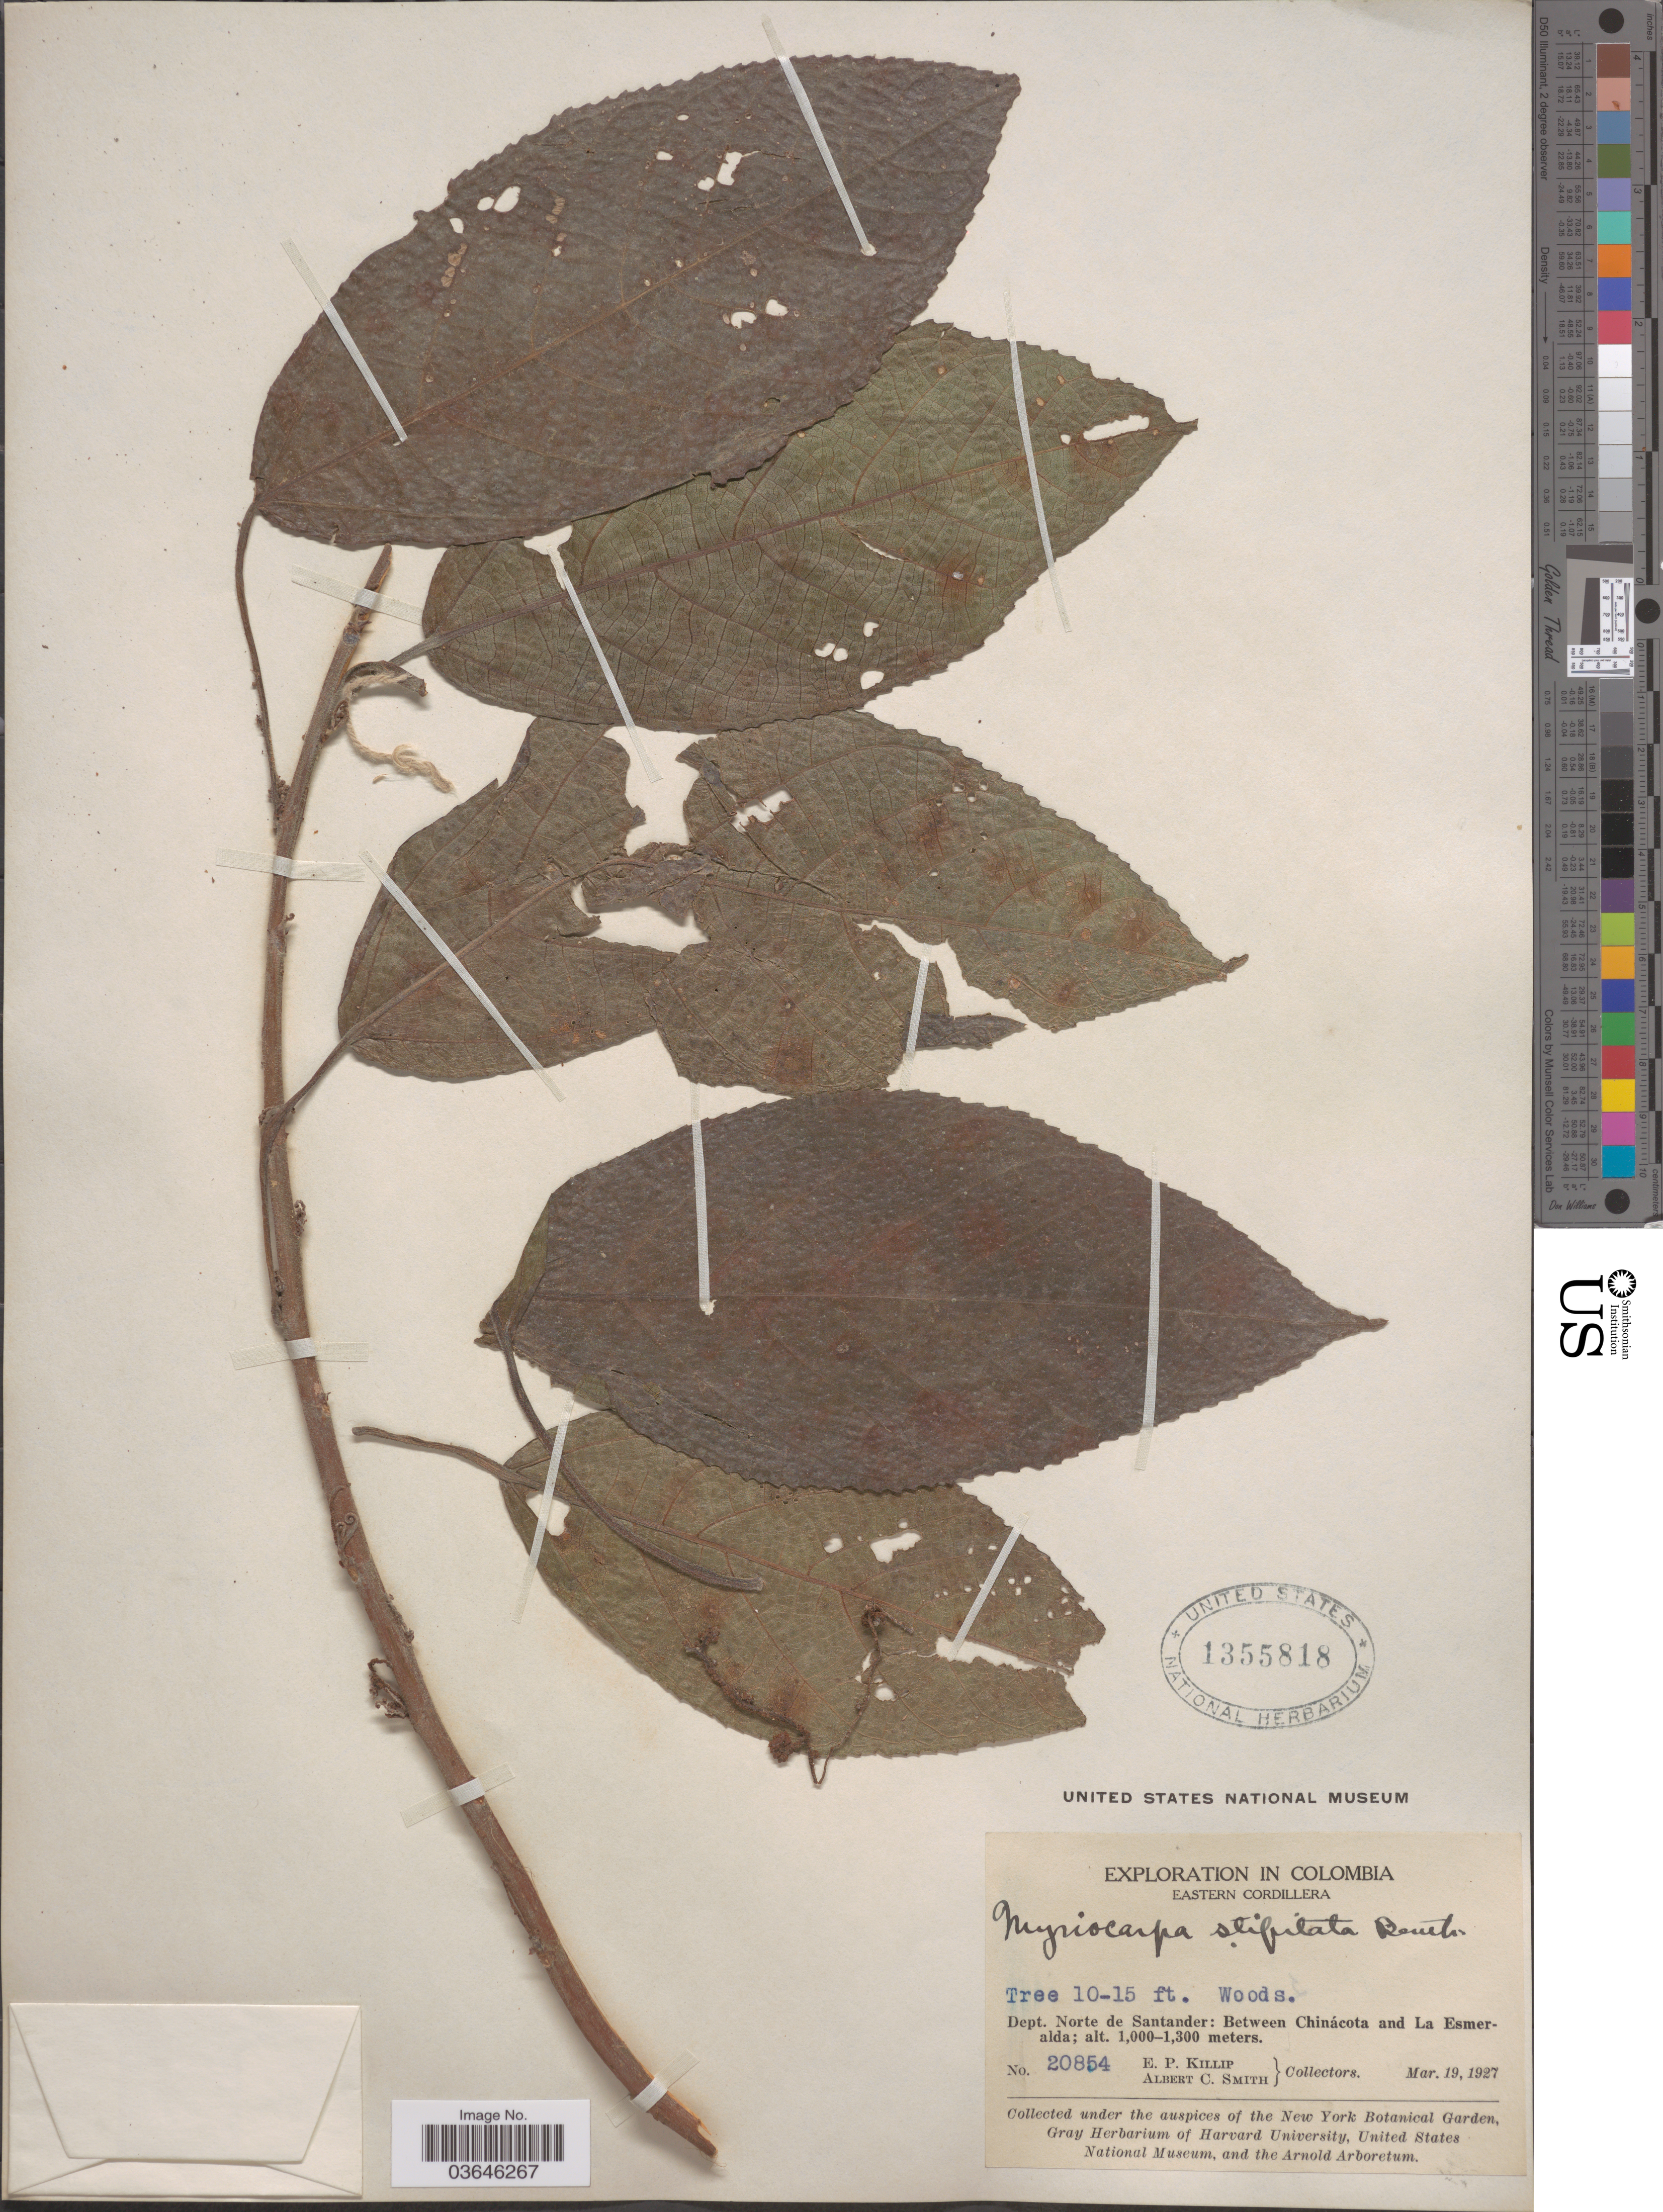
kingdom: Plantae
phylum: Tracheophyta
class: Magnoliopsida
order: Rosales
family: Urticaceae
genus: Myriocarpa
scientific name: Myriocarpa stipitata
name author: Benth.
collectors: E. P. Killip & A. C. Smith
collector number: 20854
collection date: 1927-03-19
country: Colombia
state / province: Norte de Santander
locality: Eastern Cordillera. Dept. Norte de Santander: Between Chinácota and La Esmeralda.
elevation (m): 1000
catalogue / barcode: US 1355818